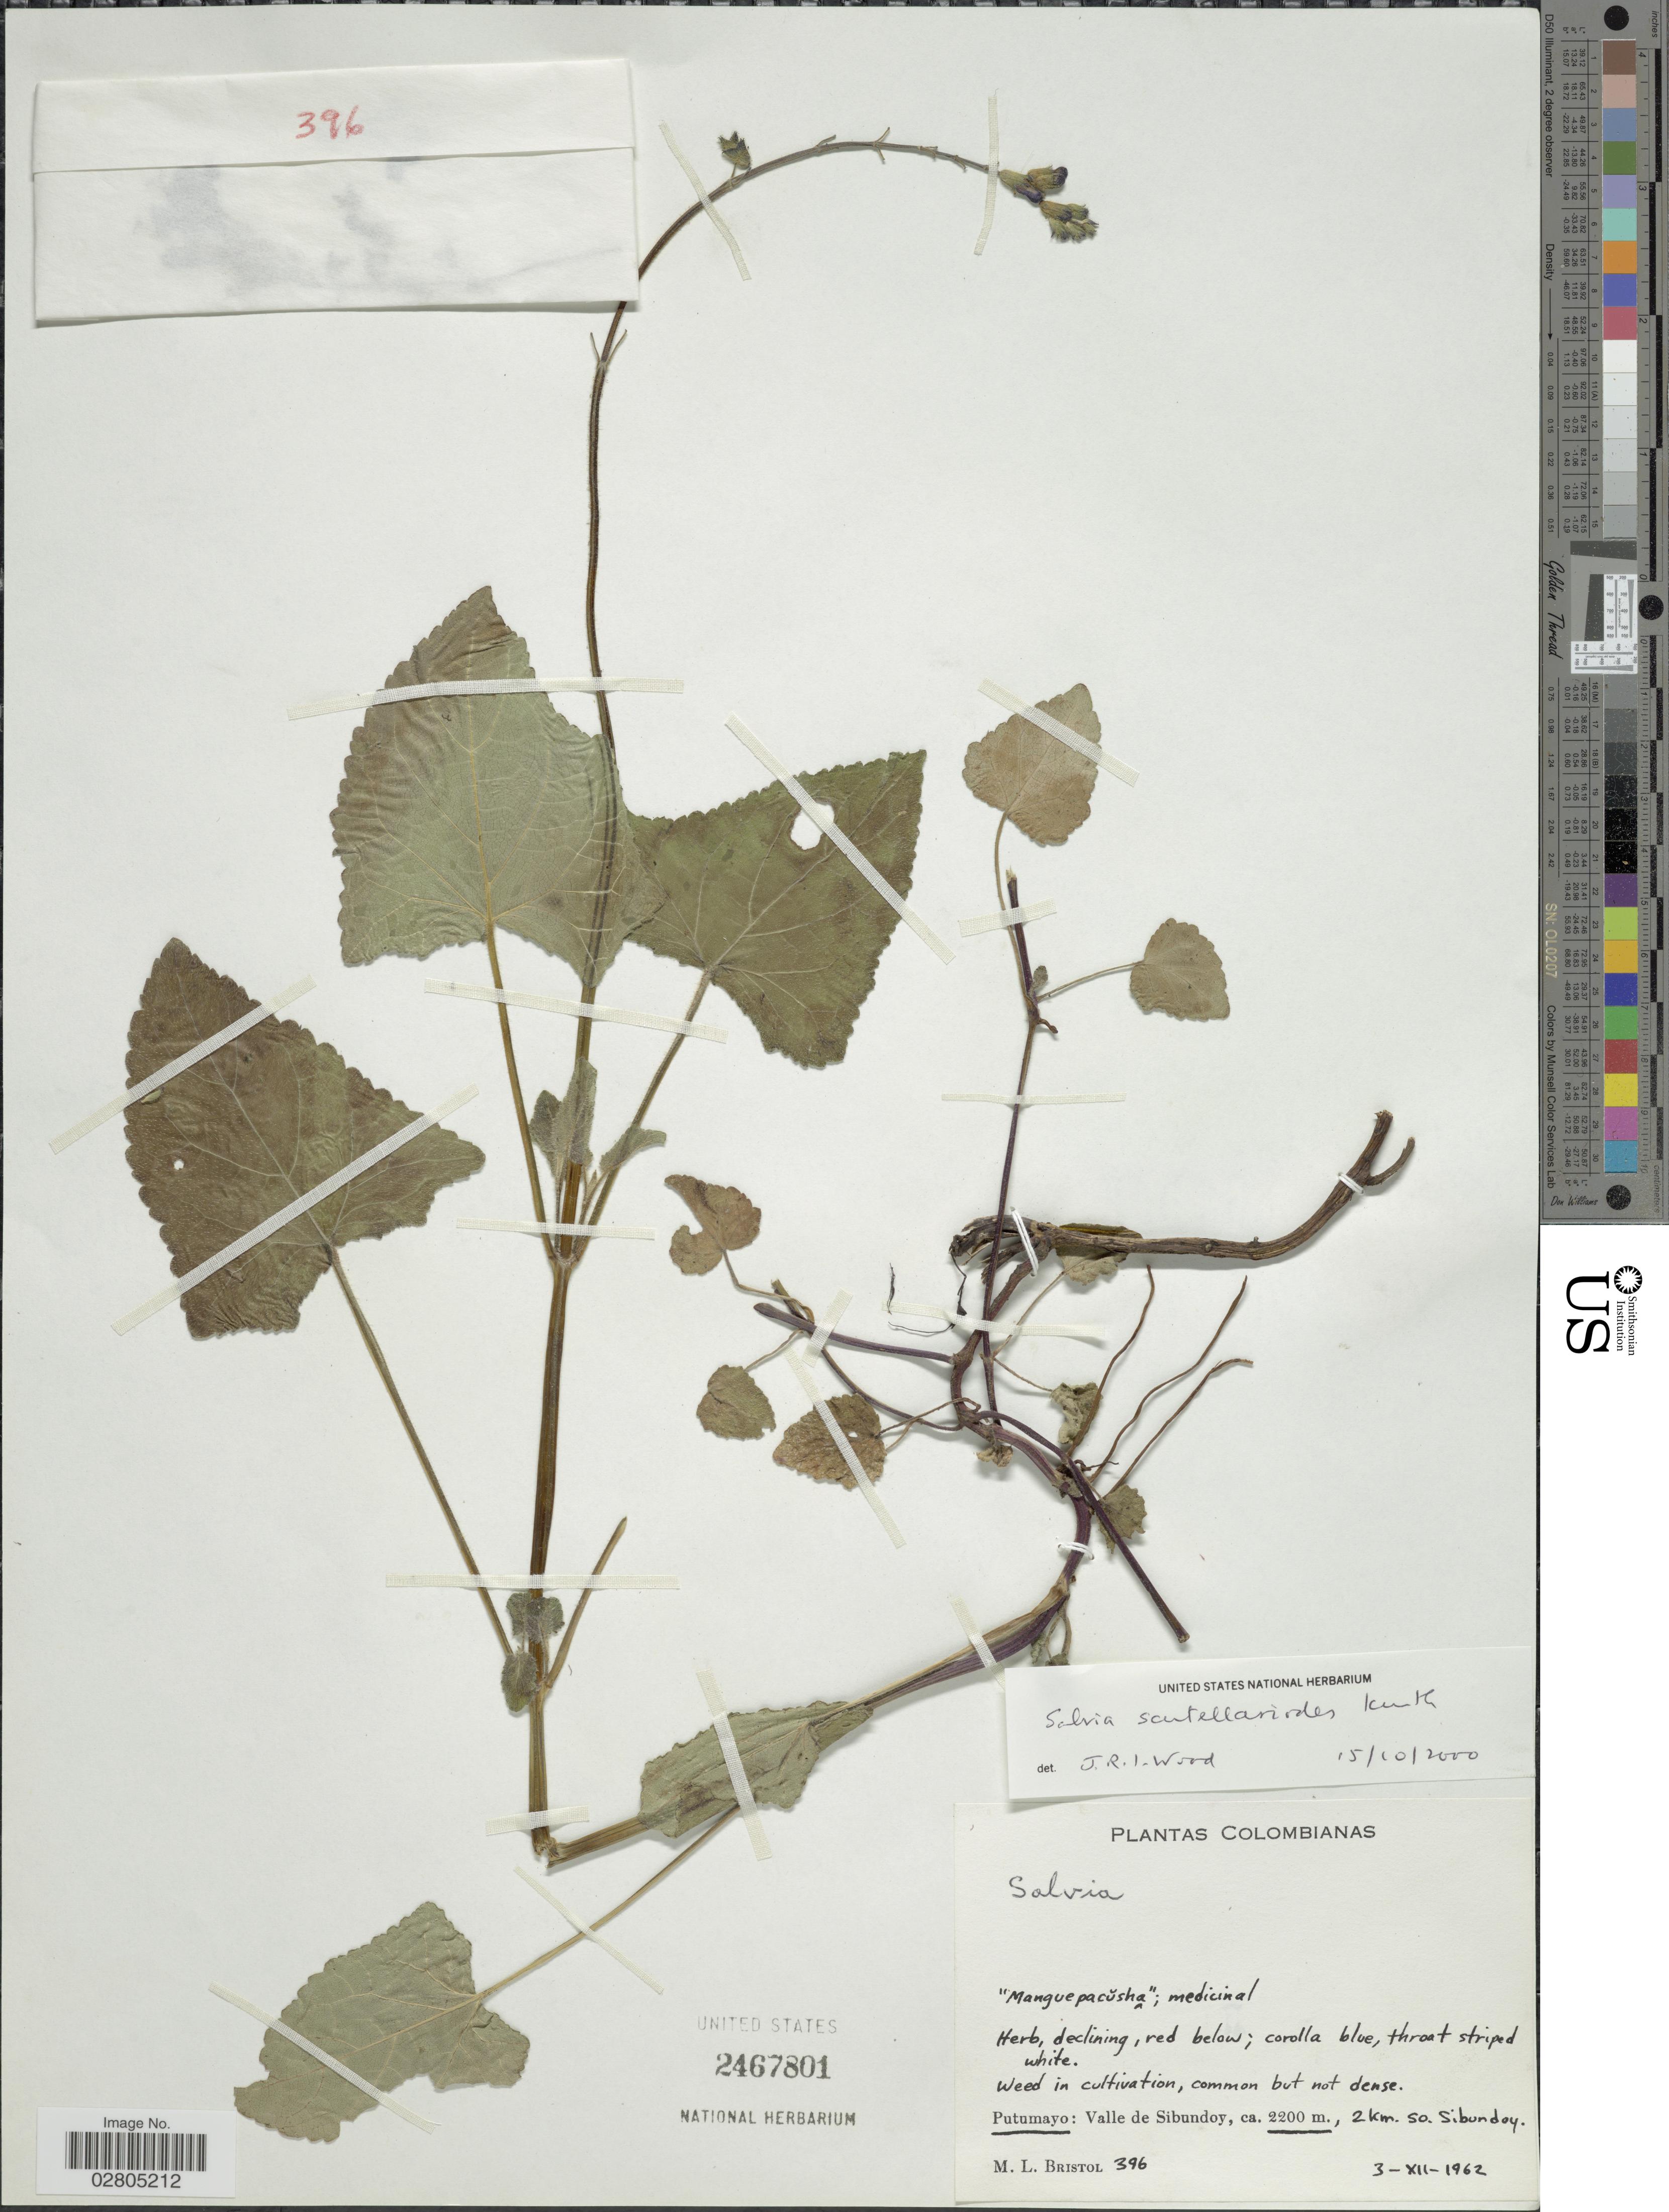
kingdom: Plantae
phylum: Tracheophyta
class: Magnoliopsida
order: Lamiales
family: Lamiaceae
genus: Salvia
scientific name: Salvia scutellarioides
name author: Kunth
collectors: M. L. Bristol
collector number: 396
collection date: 1962-12-03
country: Colombia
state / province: Putumayo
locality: Valle de Sibundoy, 2 Km. SO. Sibundoy.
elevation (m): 2200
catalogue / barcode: US 2467801